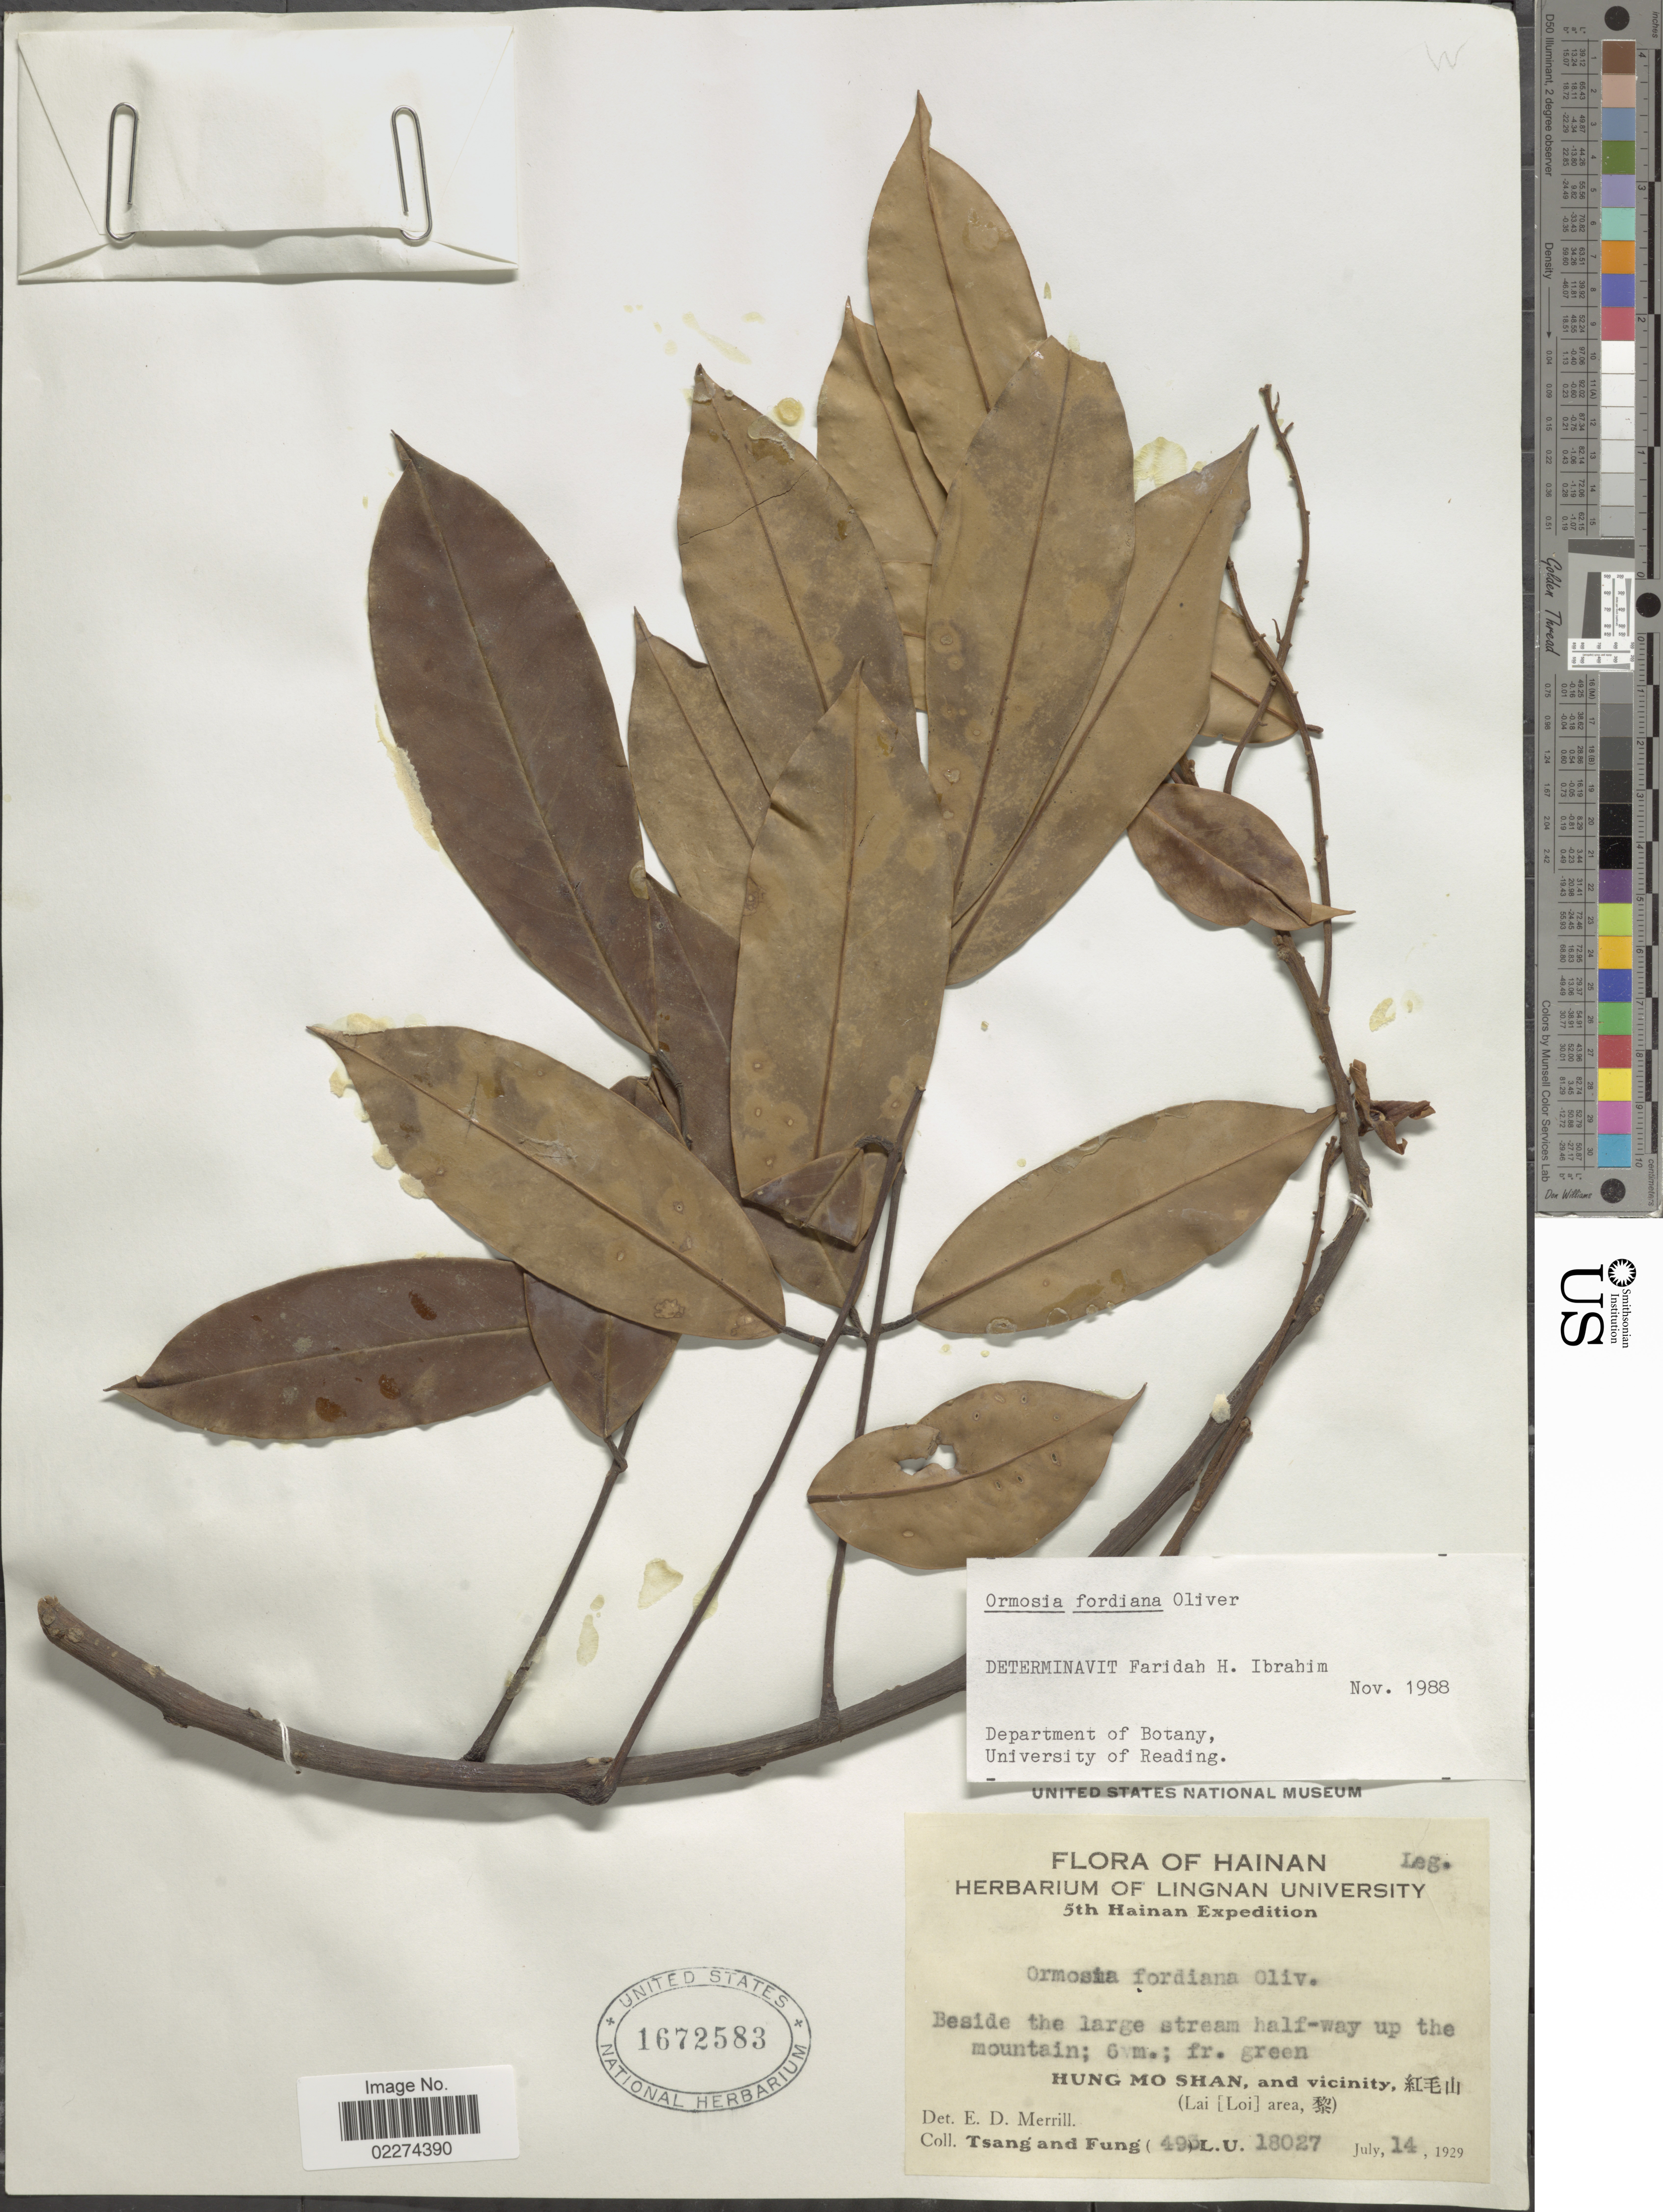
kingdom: Plantae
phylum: Tracheophyta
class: Magnoliopsida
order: Fabales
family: Fabaceae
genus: Ormosia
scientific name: Ormosia fordiana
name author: Oliv.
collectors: -. T'sang & Fung, --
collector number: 495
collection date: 1929-07-14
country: China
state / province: Hainan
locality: Hainan, Hung Mo Shan, and vicinity, (Lai [Loi] area)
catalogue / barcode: US 1672583